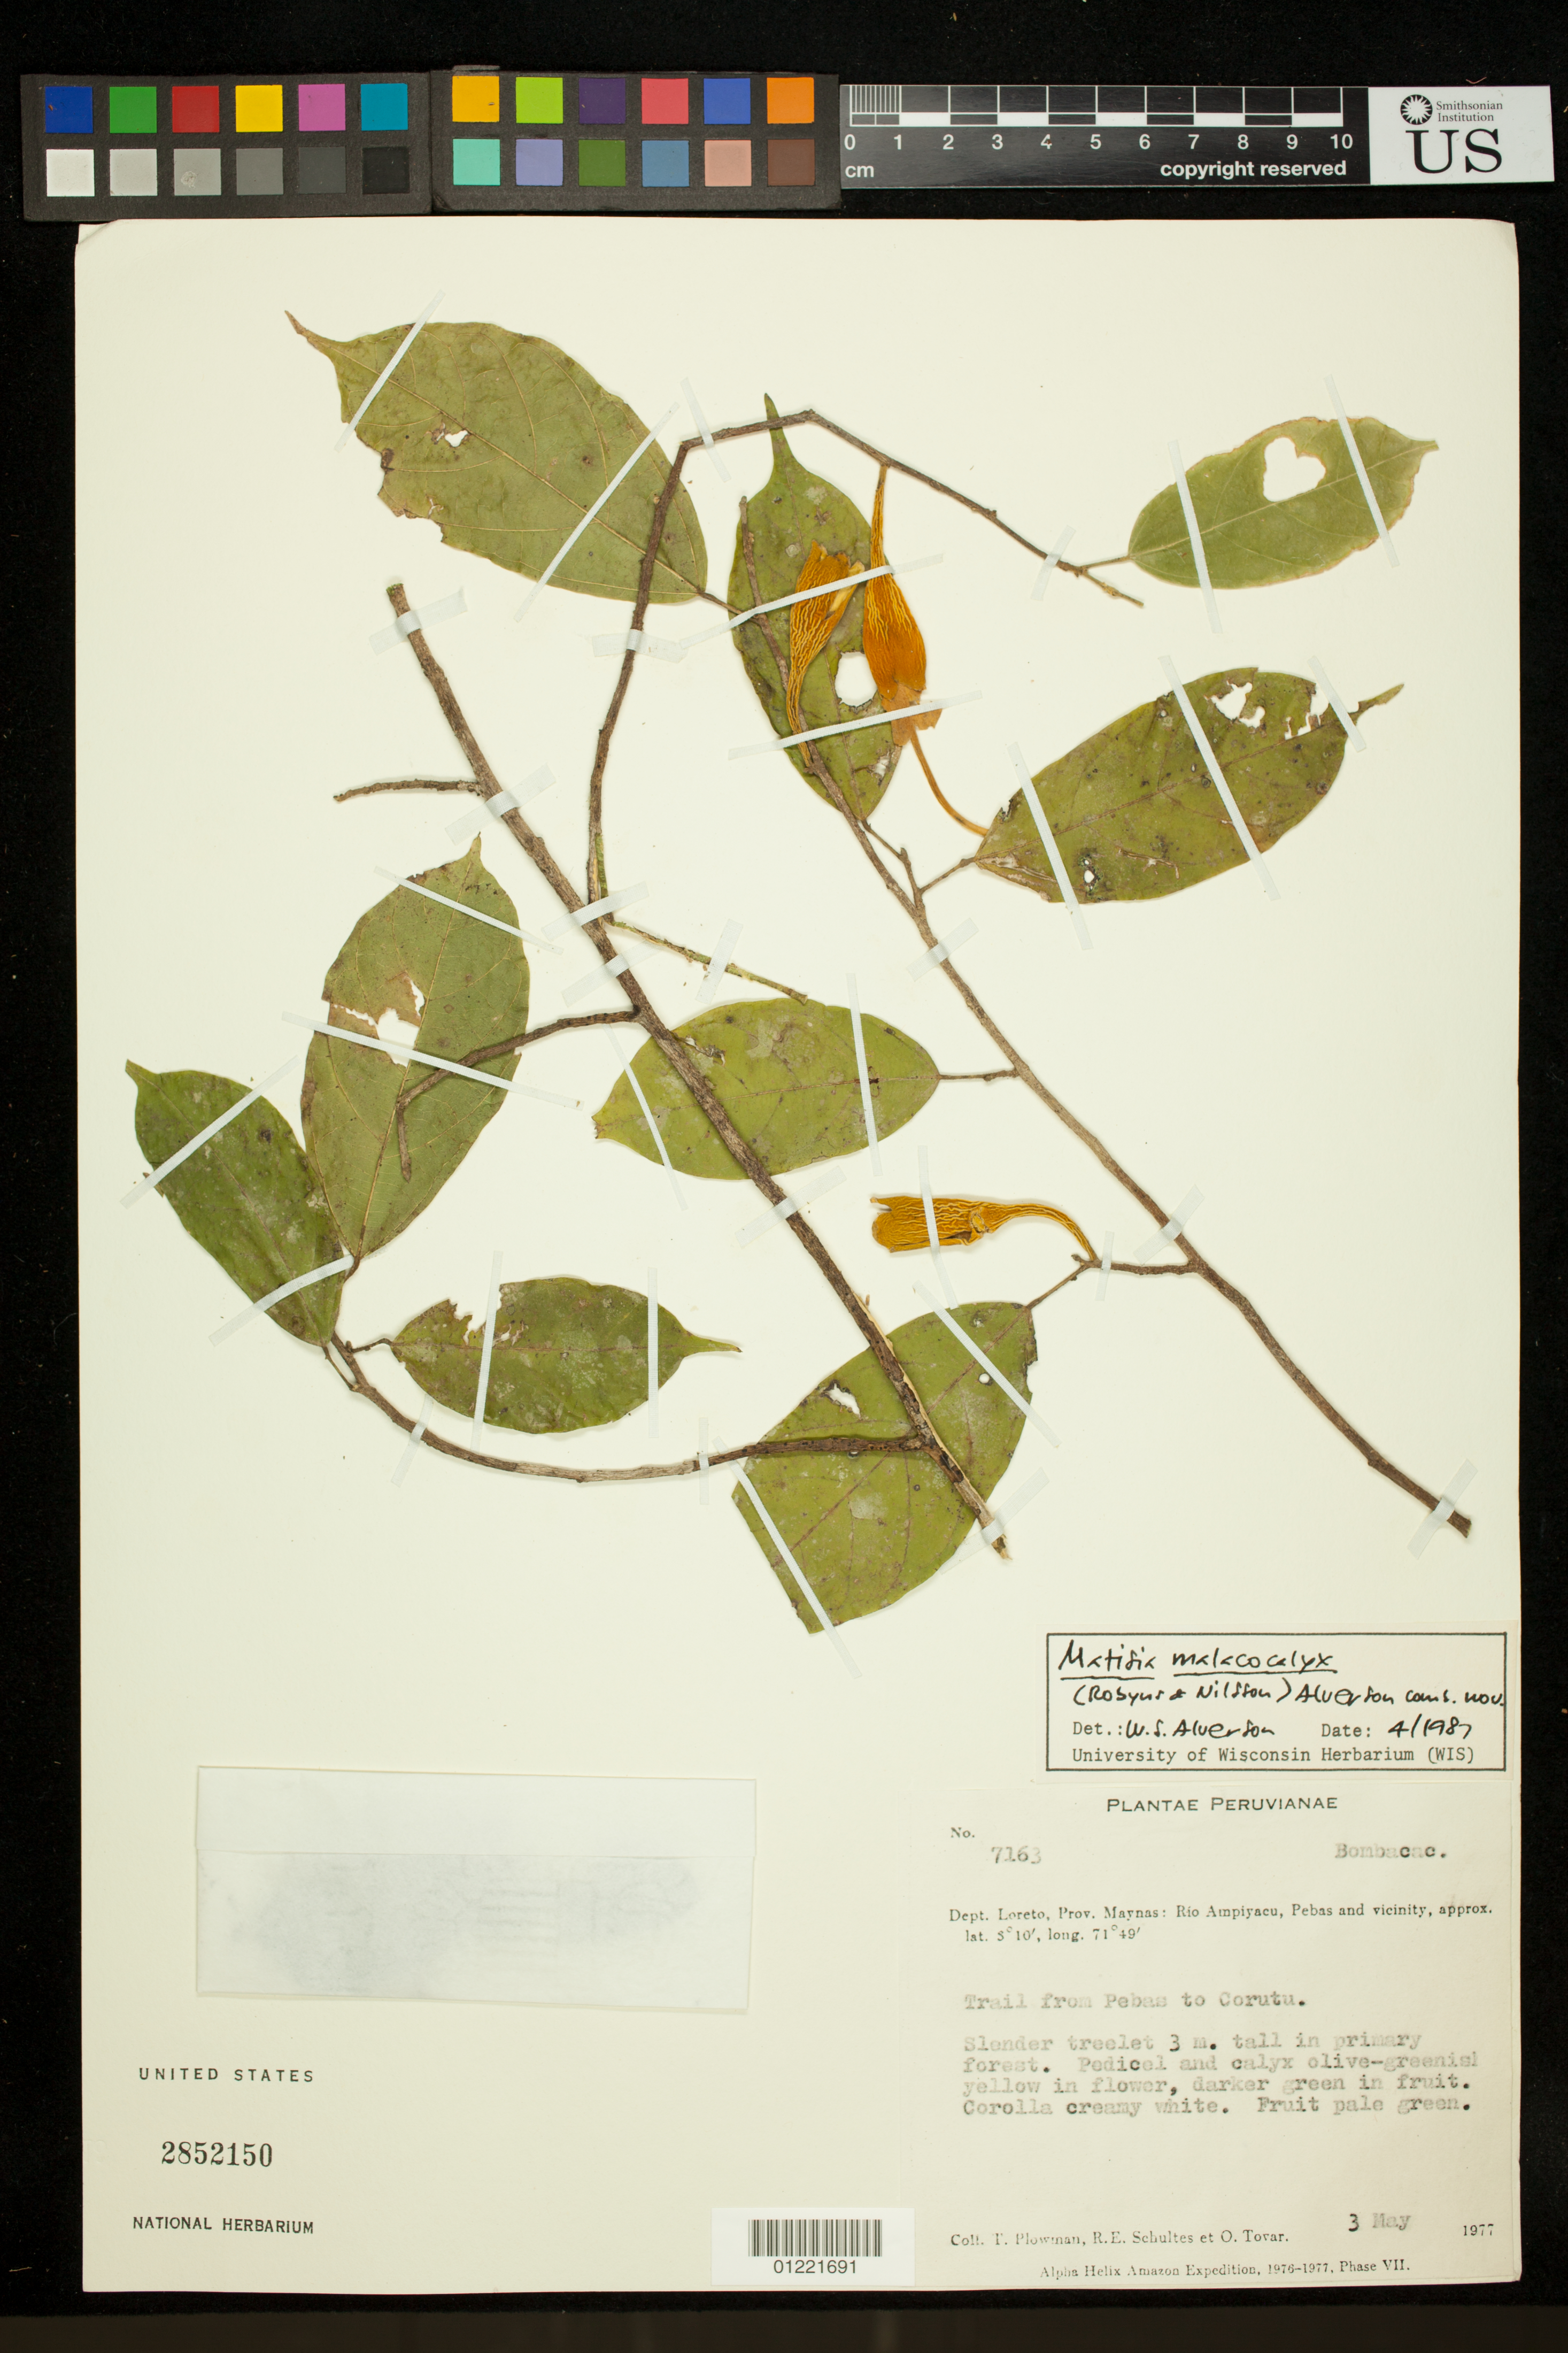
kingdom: Plantae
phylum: Tracheophyta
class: Magnoliopsida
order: Malvales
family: Malvaceae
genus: Matisia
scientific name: Matisia malacocalyx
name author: (A. Robyns & S. Nilsson) W.S. Alverson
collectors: T. Plowman, R. E. Schultes & Ó. Tovar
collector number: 7163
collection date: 1977-05-03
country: Peru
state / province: Loreto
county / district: Maynas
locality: Rio Ampiyacu, Pebas and vicinity. Trail from Pebas to Corutu.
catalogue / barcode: US 2852150